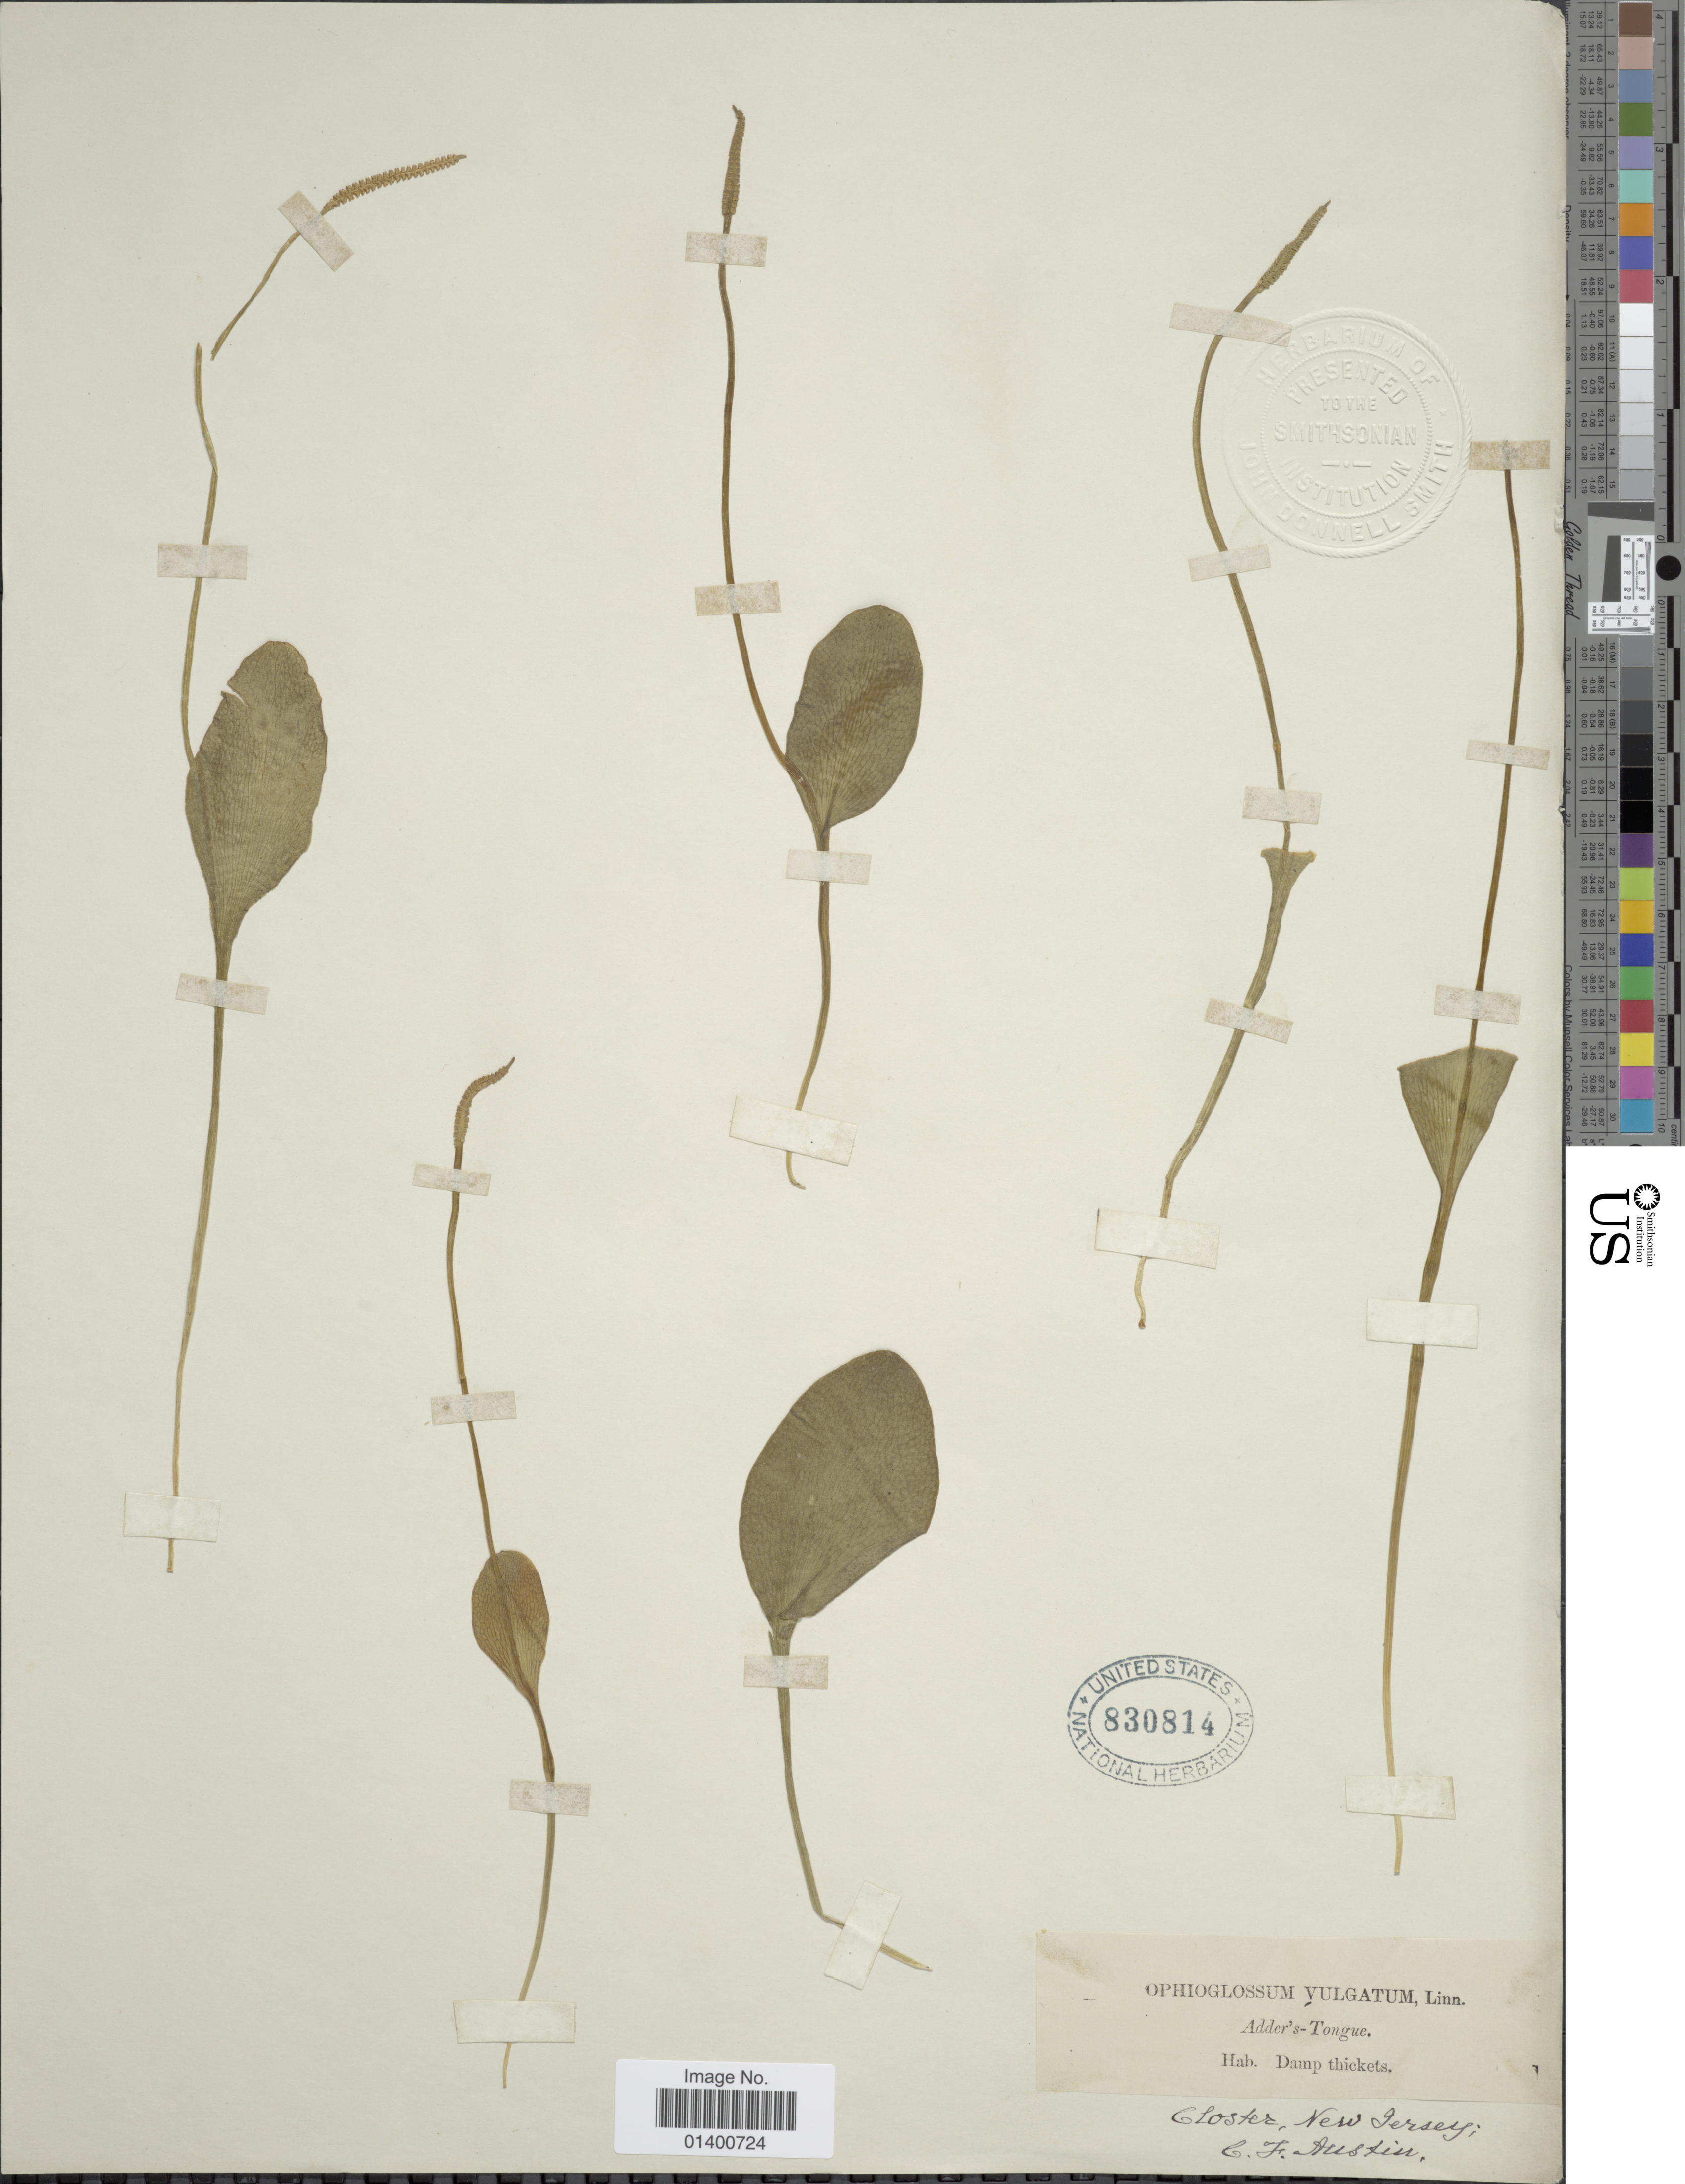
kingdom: Plantae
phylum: Tracheophyta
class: Polypodiopsida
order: Ophioglossales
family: Ophioglossaceae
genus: Ophioglossum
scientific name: Ophioglossum vulgatum var. pseudopodum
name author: (S.F. Blake) Farw.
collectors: C. Dustin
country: United States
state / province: New Jersey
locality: Closter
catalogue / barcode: US 830814